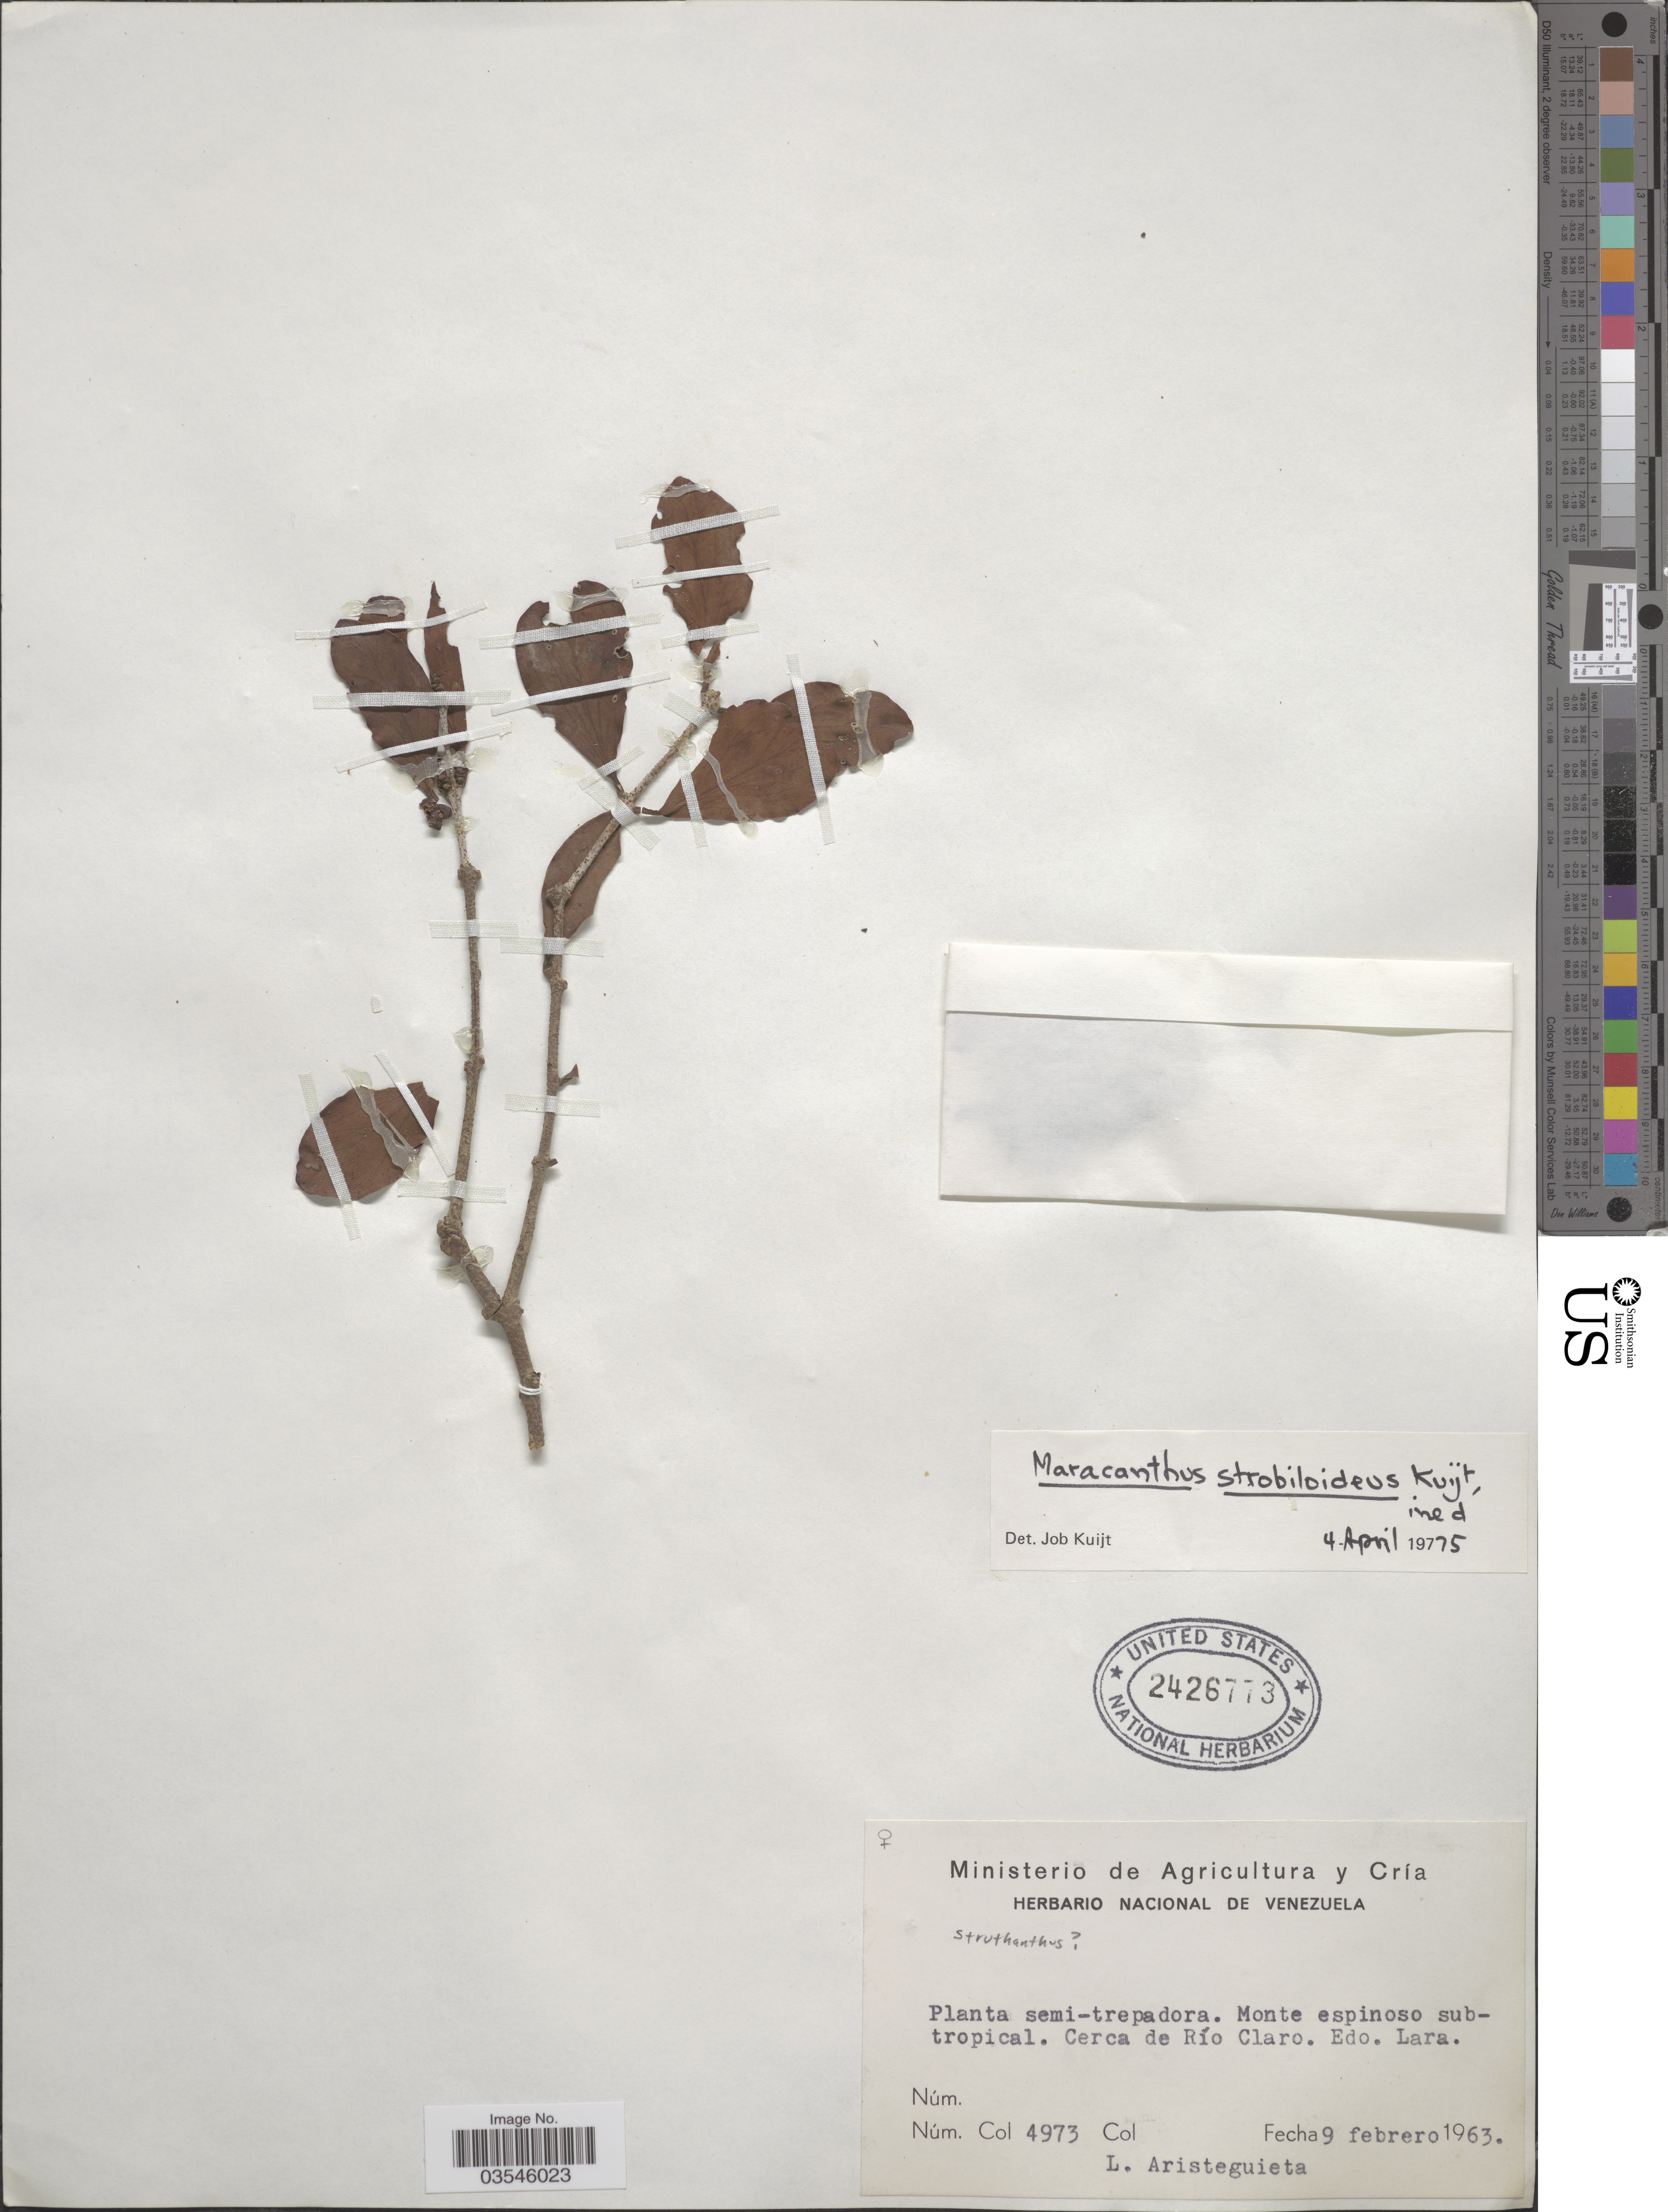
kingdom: Plantae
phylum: Tracheophyta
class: Magnoliopsida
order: Santalales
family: Loranthaceae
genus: Maracanthus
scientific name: Maracanthus strobiloideus Kuijt ined.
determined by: Kuijt, Job, (CANADA)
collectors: L. Aristeguieta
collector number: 4973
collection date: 1963-02-09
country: Venezuela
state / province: Lara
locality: Cerca de Río Claro.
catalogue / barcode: US 2426773